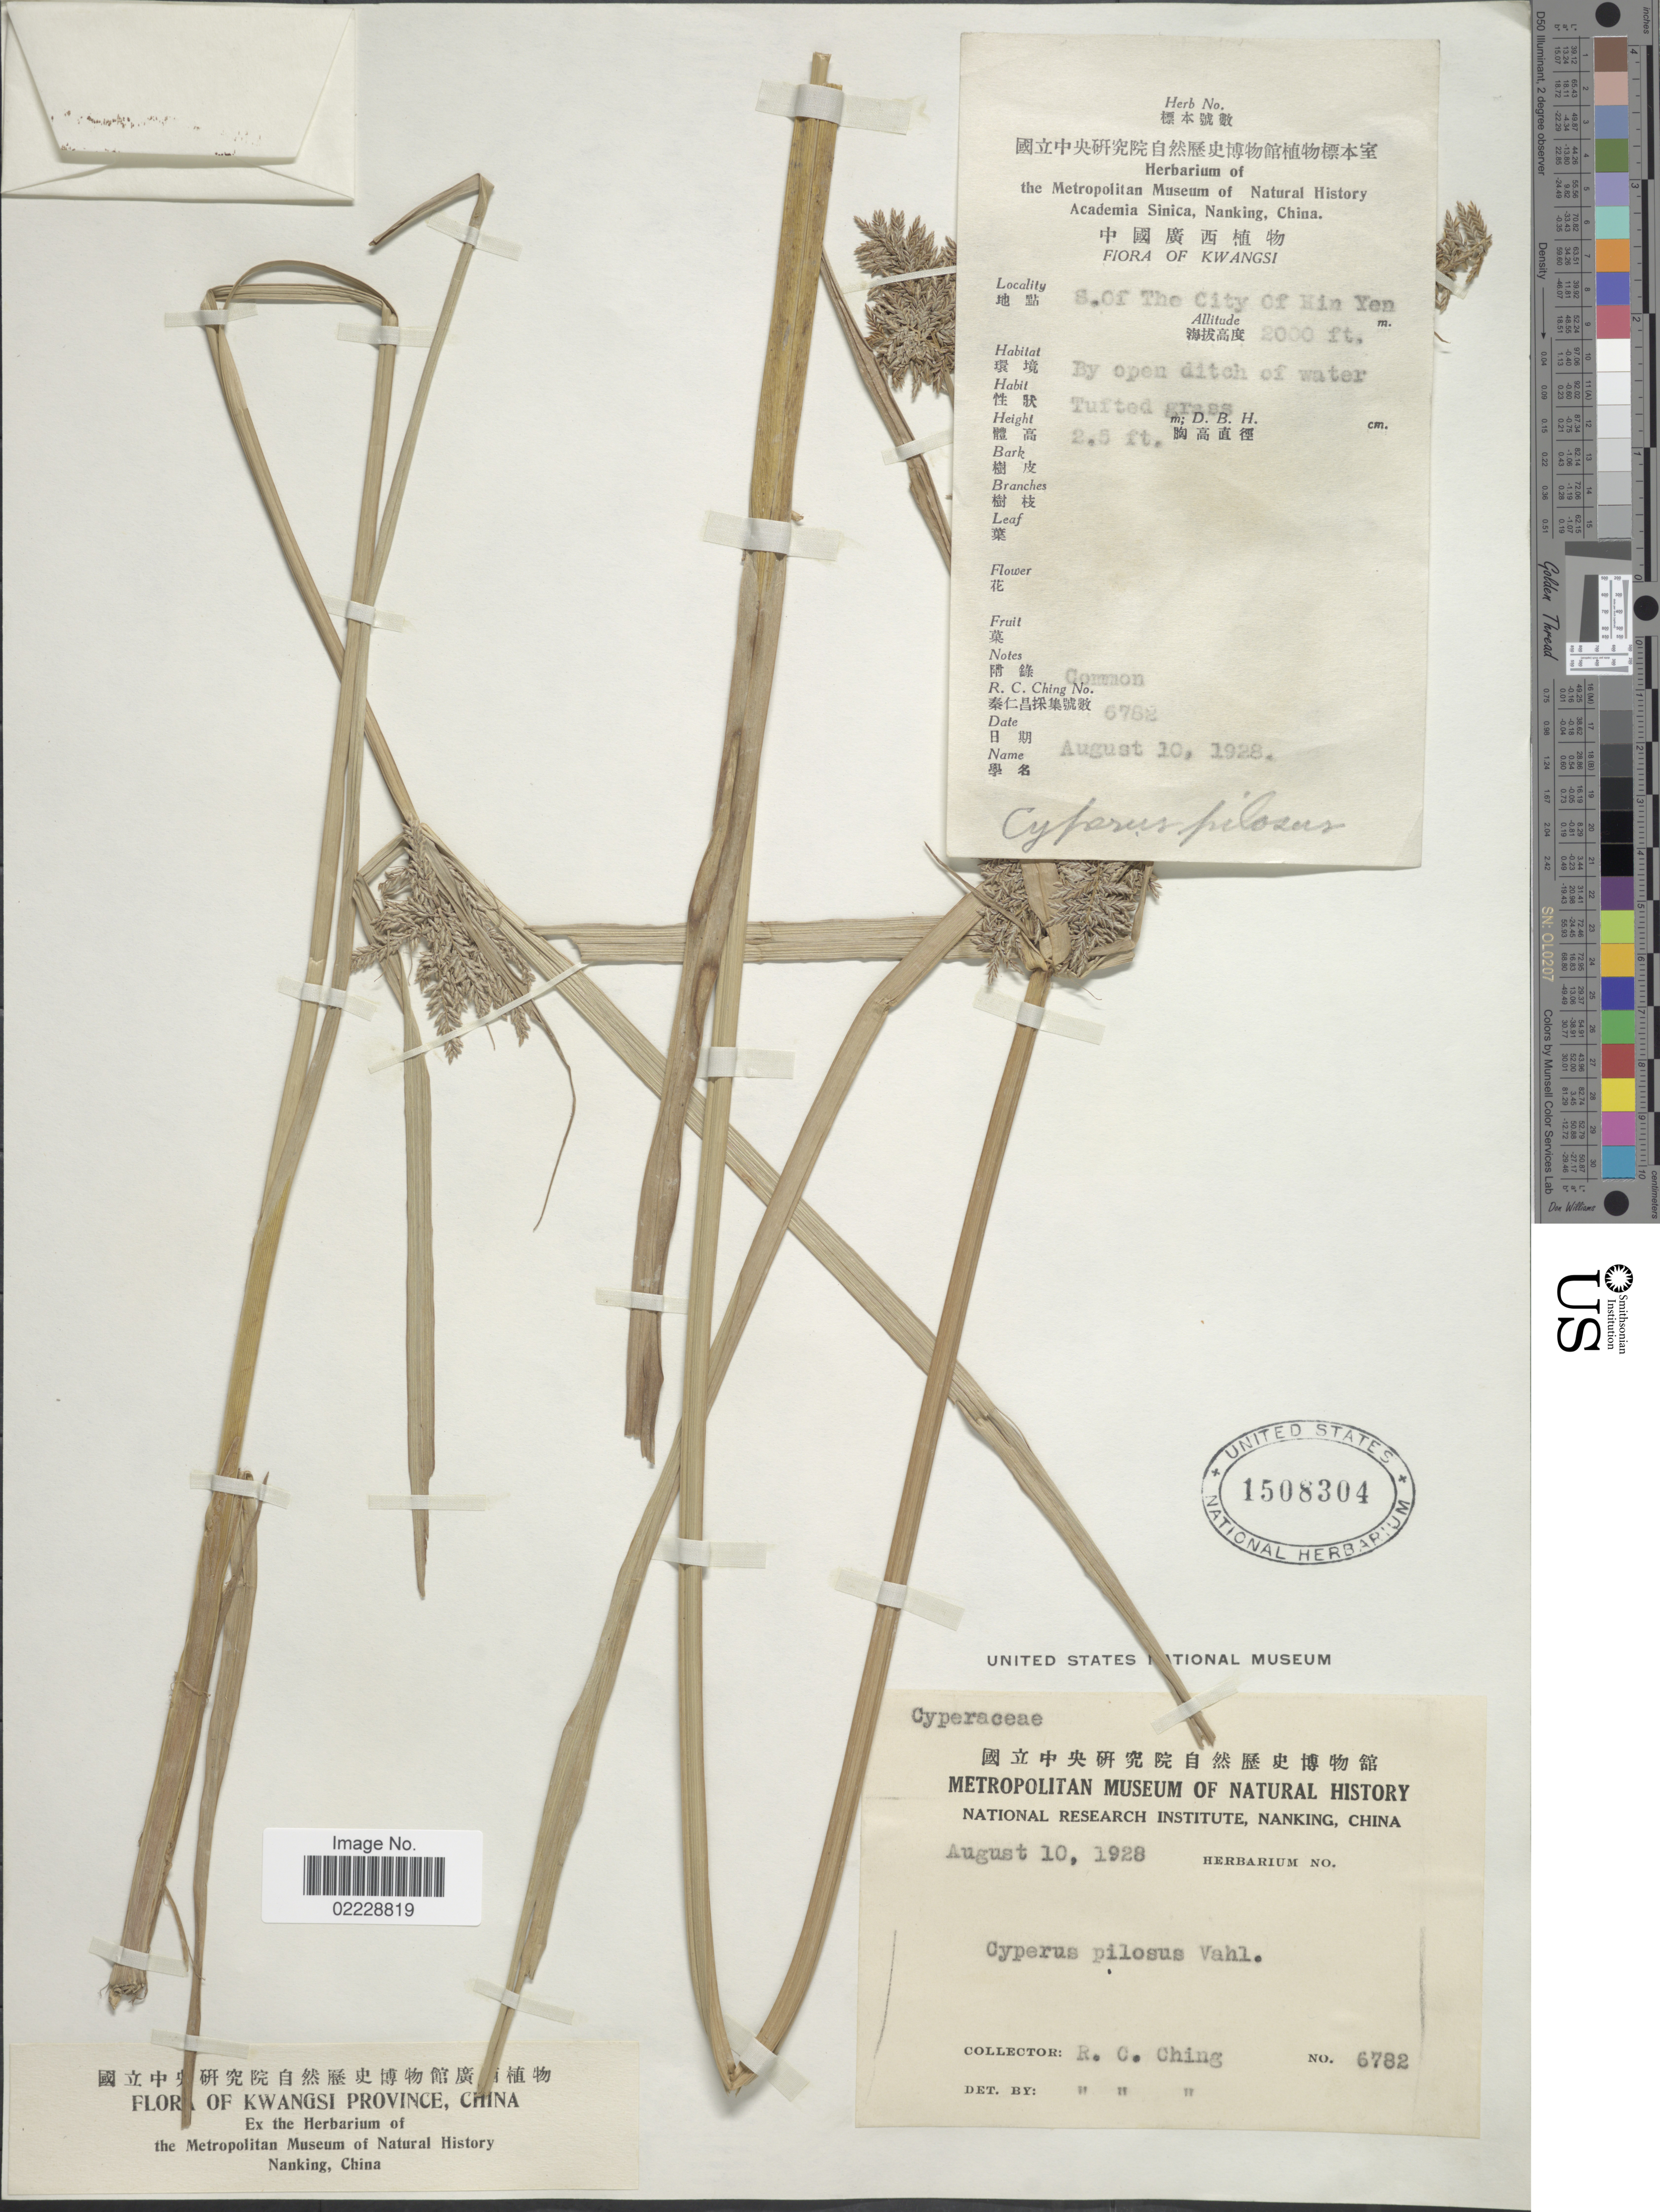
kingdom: Plantae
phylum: Tracheophyta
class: Liliopsida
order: Poales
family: Cyperaceae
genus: Cyperus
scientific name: Cyperus pilosus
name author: Vahl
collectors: R. C. Ching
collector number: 6782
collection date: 1928-08-10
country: China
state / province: Guangxi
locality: Kwangsi, S. of the City of Hin Yen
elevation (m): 610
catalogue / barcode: US 1508304